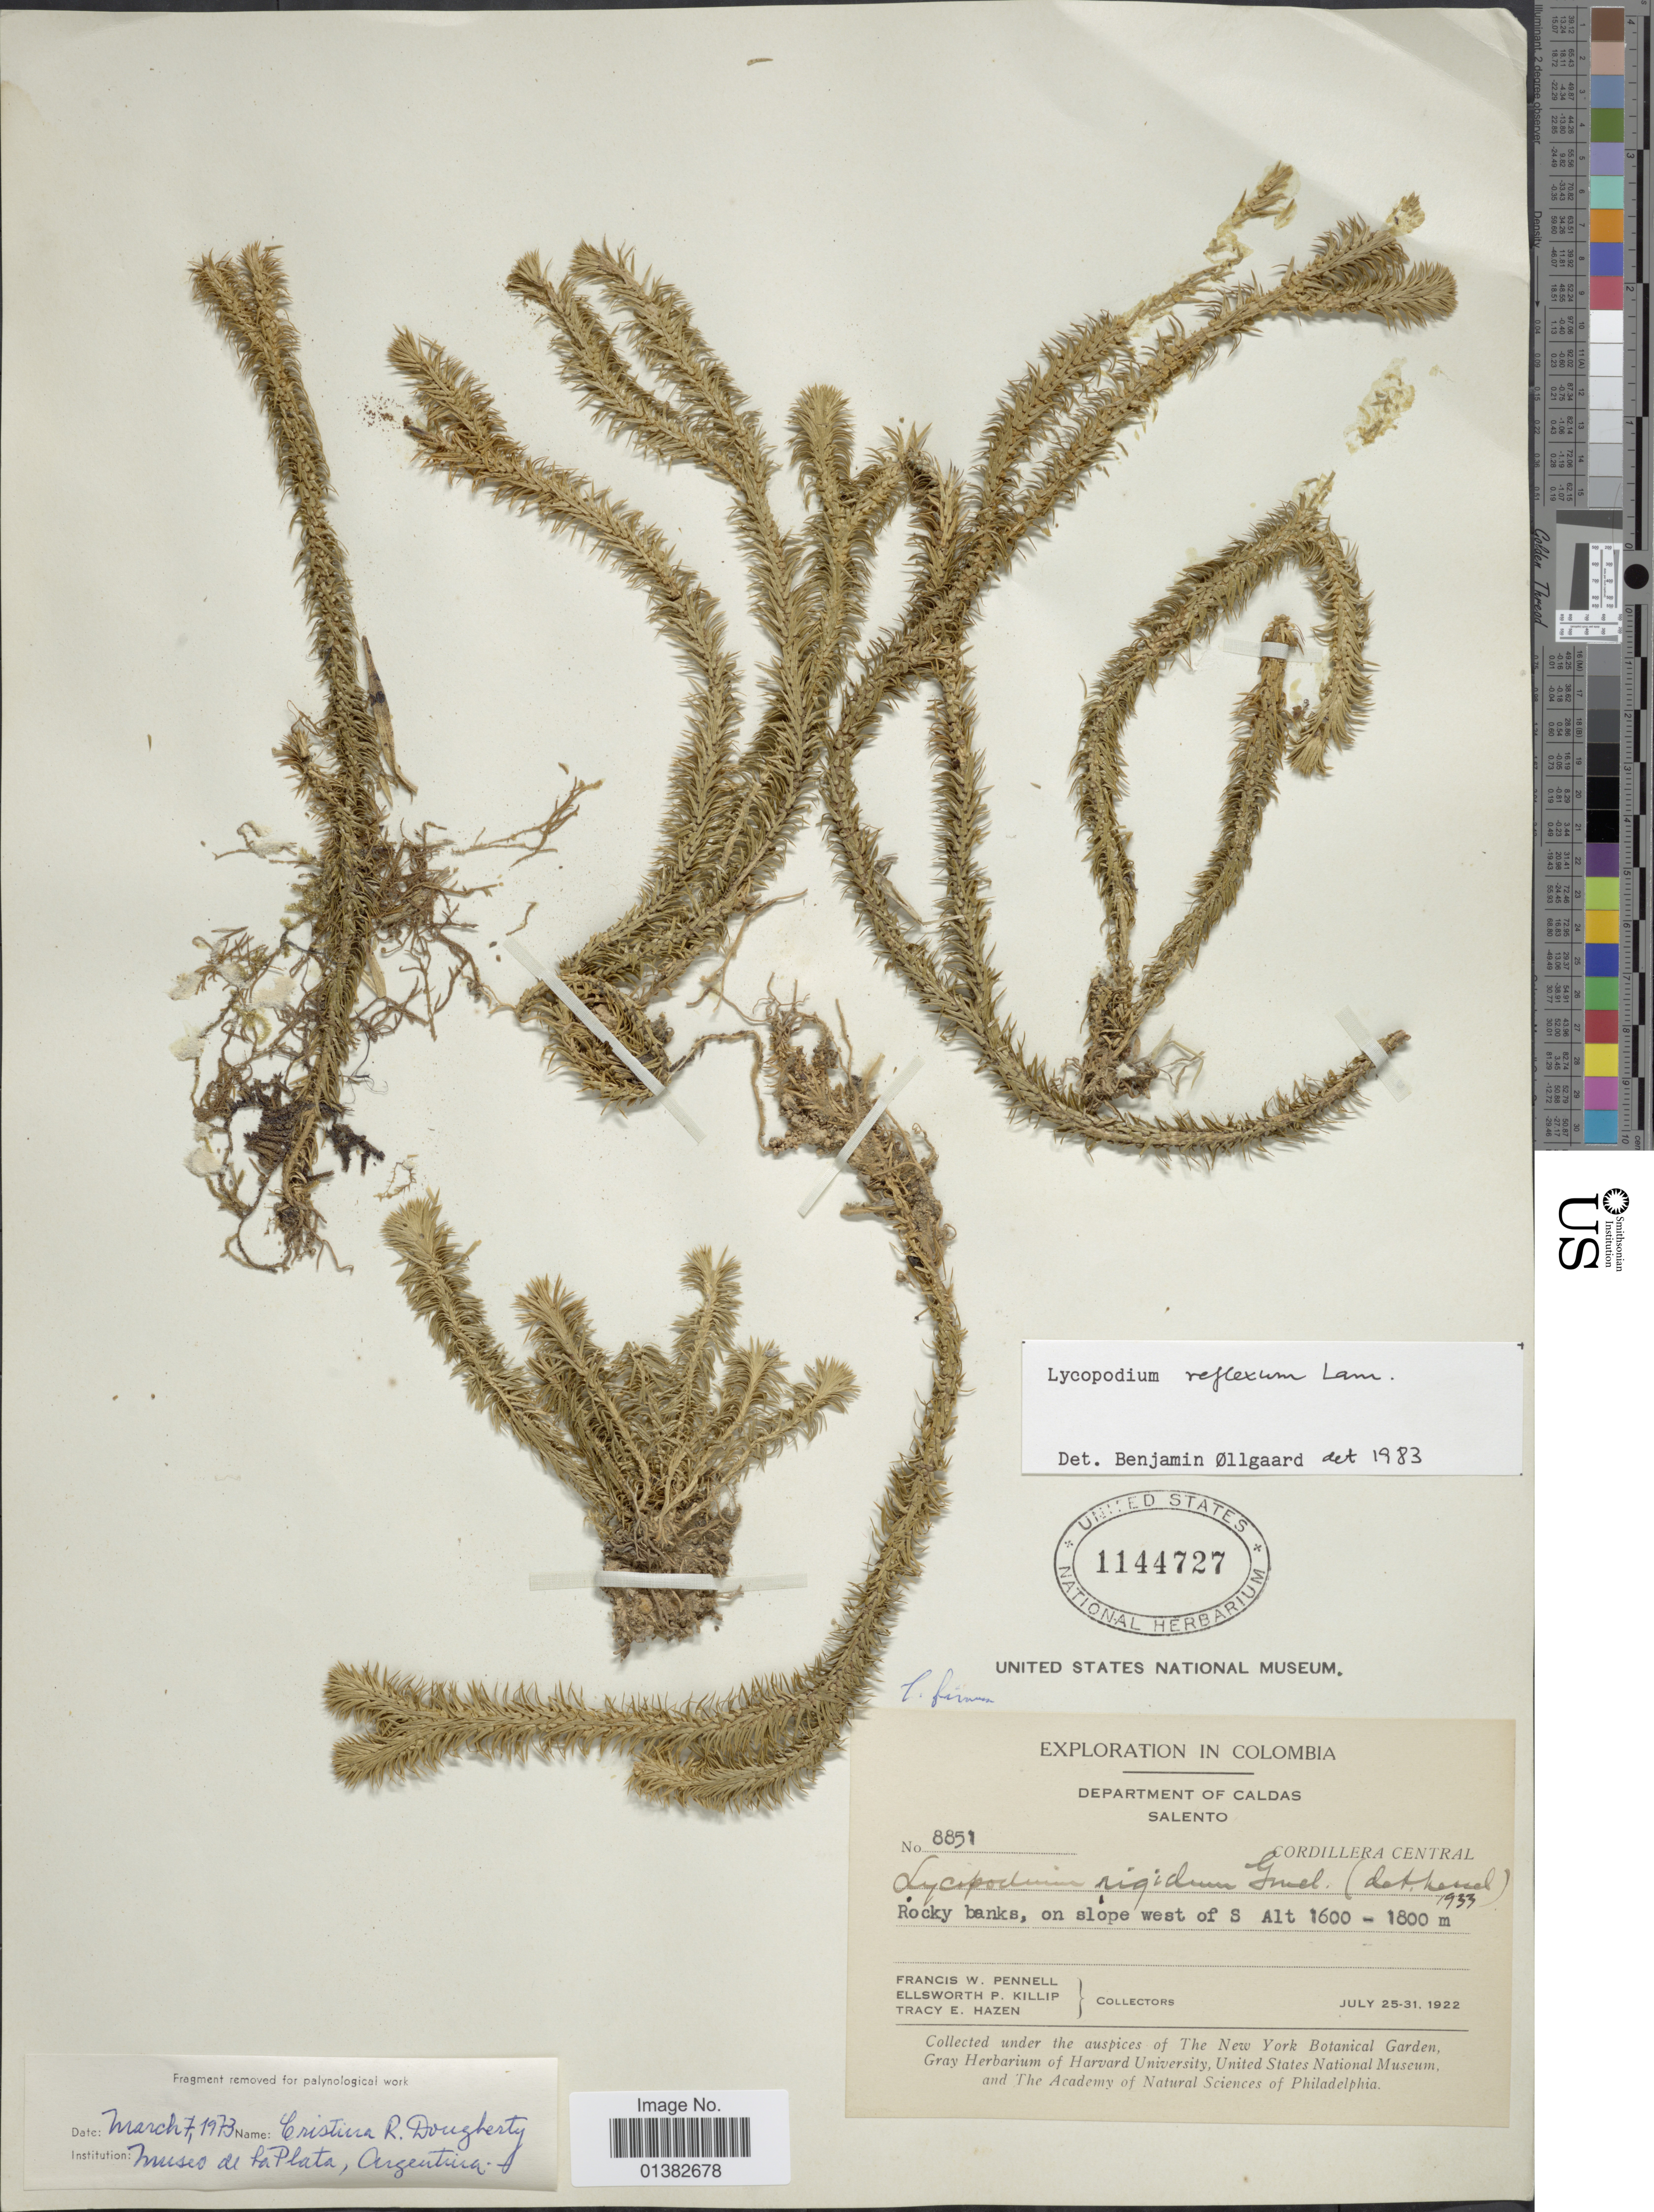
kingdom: Plantae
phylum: Tracheophyta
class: Lycopodiopsida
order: Lycopodiales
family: Lycopodiaceae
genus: Phlegmariurus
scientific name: Phlegmariurus reflexus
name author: (Lam.) B. Øllg.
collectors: F. W. Pennell, E. P. Killip & T. E. Hazen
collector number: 8851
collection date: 1922-07-25/1922-07-31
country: Colombia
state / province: Caldas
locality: Salento, Cordillera Central. Rocky banks, on slope west of S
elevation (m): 1600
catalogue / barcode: US 1144727